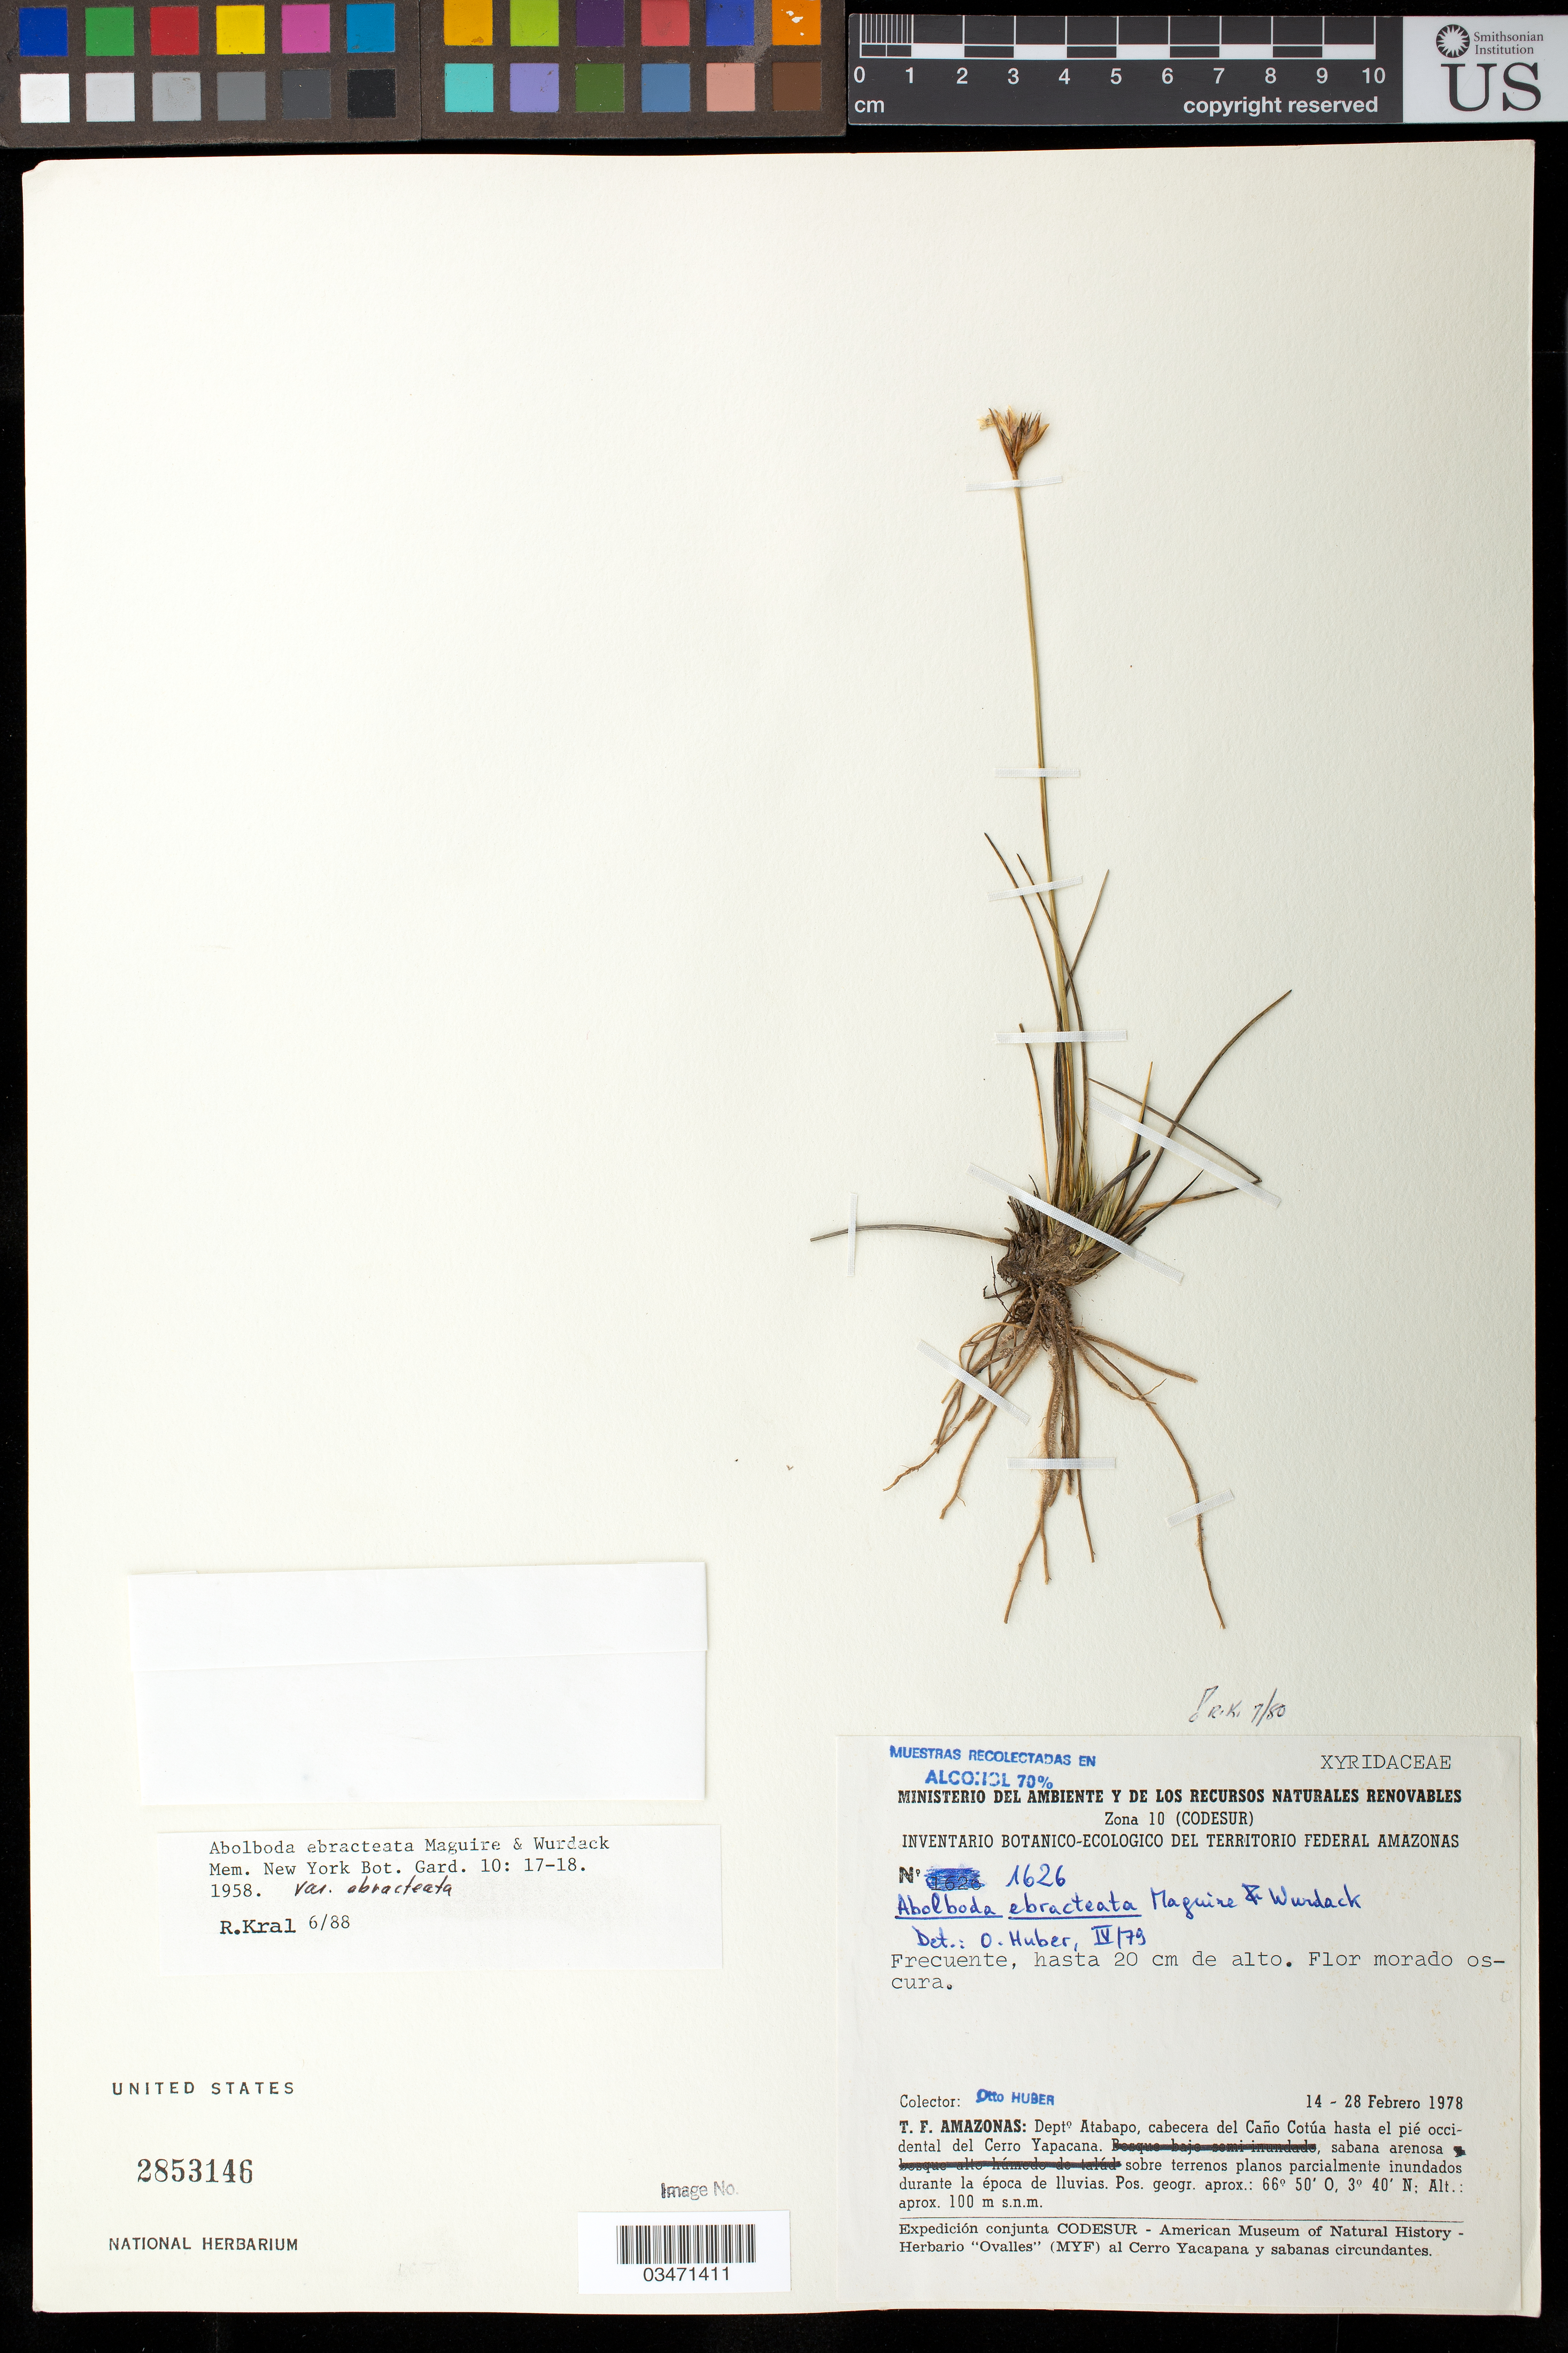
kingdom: Plantae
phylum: Tracheophyta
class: Liliopsida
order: Poales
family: Xyridaceae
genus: Abolboda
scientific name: Abolboda ebracteata var. ebracteata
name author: Maguire & Wurdack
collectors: O. Huber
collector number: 1626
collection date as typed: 14-Feb-78 to 28-Feb-78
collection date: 1978-02-14/1978-02-28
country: Venezuela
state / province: Amazonas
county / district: Atabapo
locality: Caño Cotúa hasta el pié occidental del Cerro Yapacána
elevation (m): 100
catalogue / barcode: US 2853146